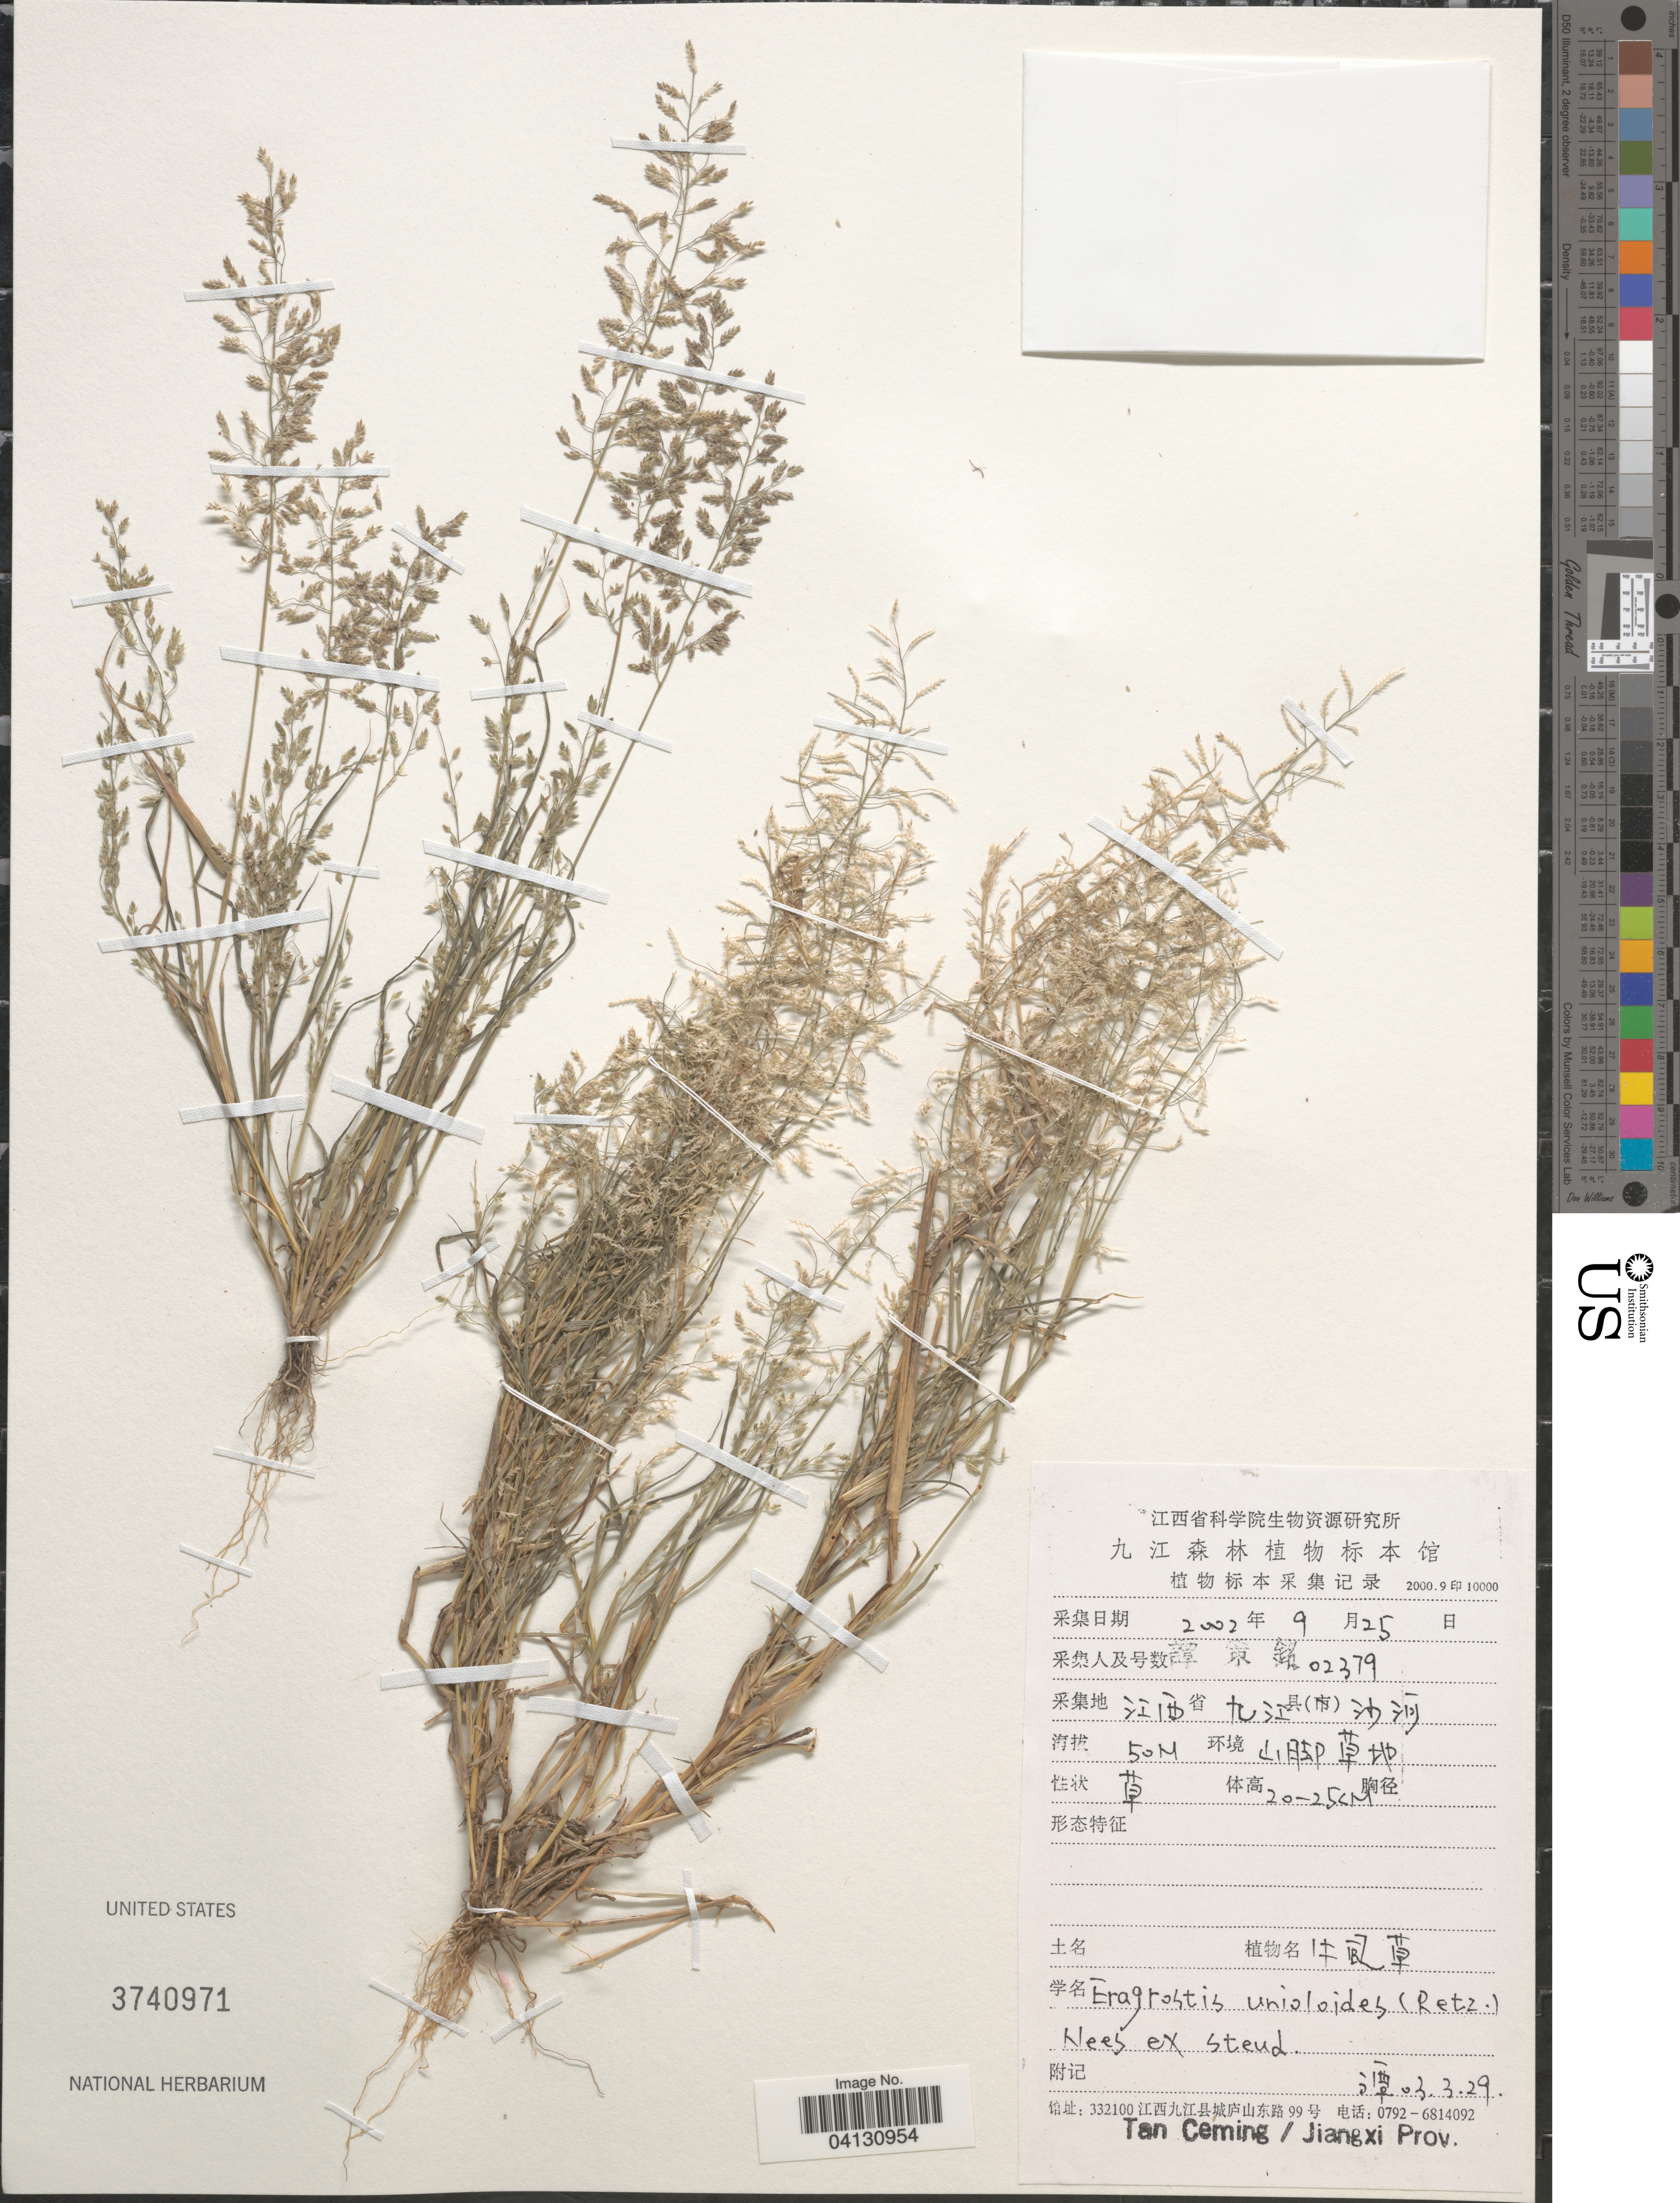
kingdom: Plantae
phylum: Tracheophyta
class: Liliopsida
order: Poales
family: Poaceae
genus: Eragrostis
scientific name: Eragrostis unioloides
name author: (Retz.) Nees ex Steud.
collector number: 02379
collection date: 2002-09-25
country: China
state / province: Jiangxi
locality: X. Tan Ceming.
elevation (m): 50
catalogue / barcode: US 3740971